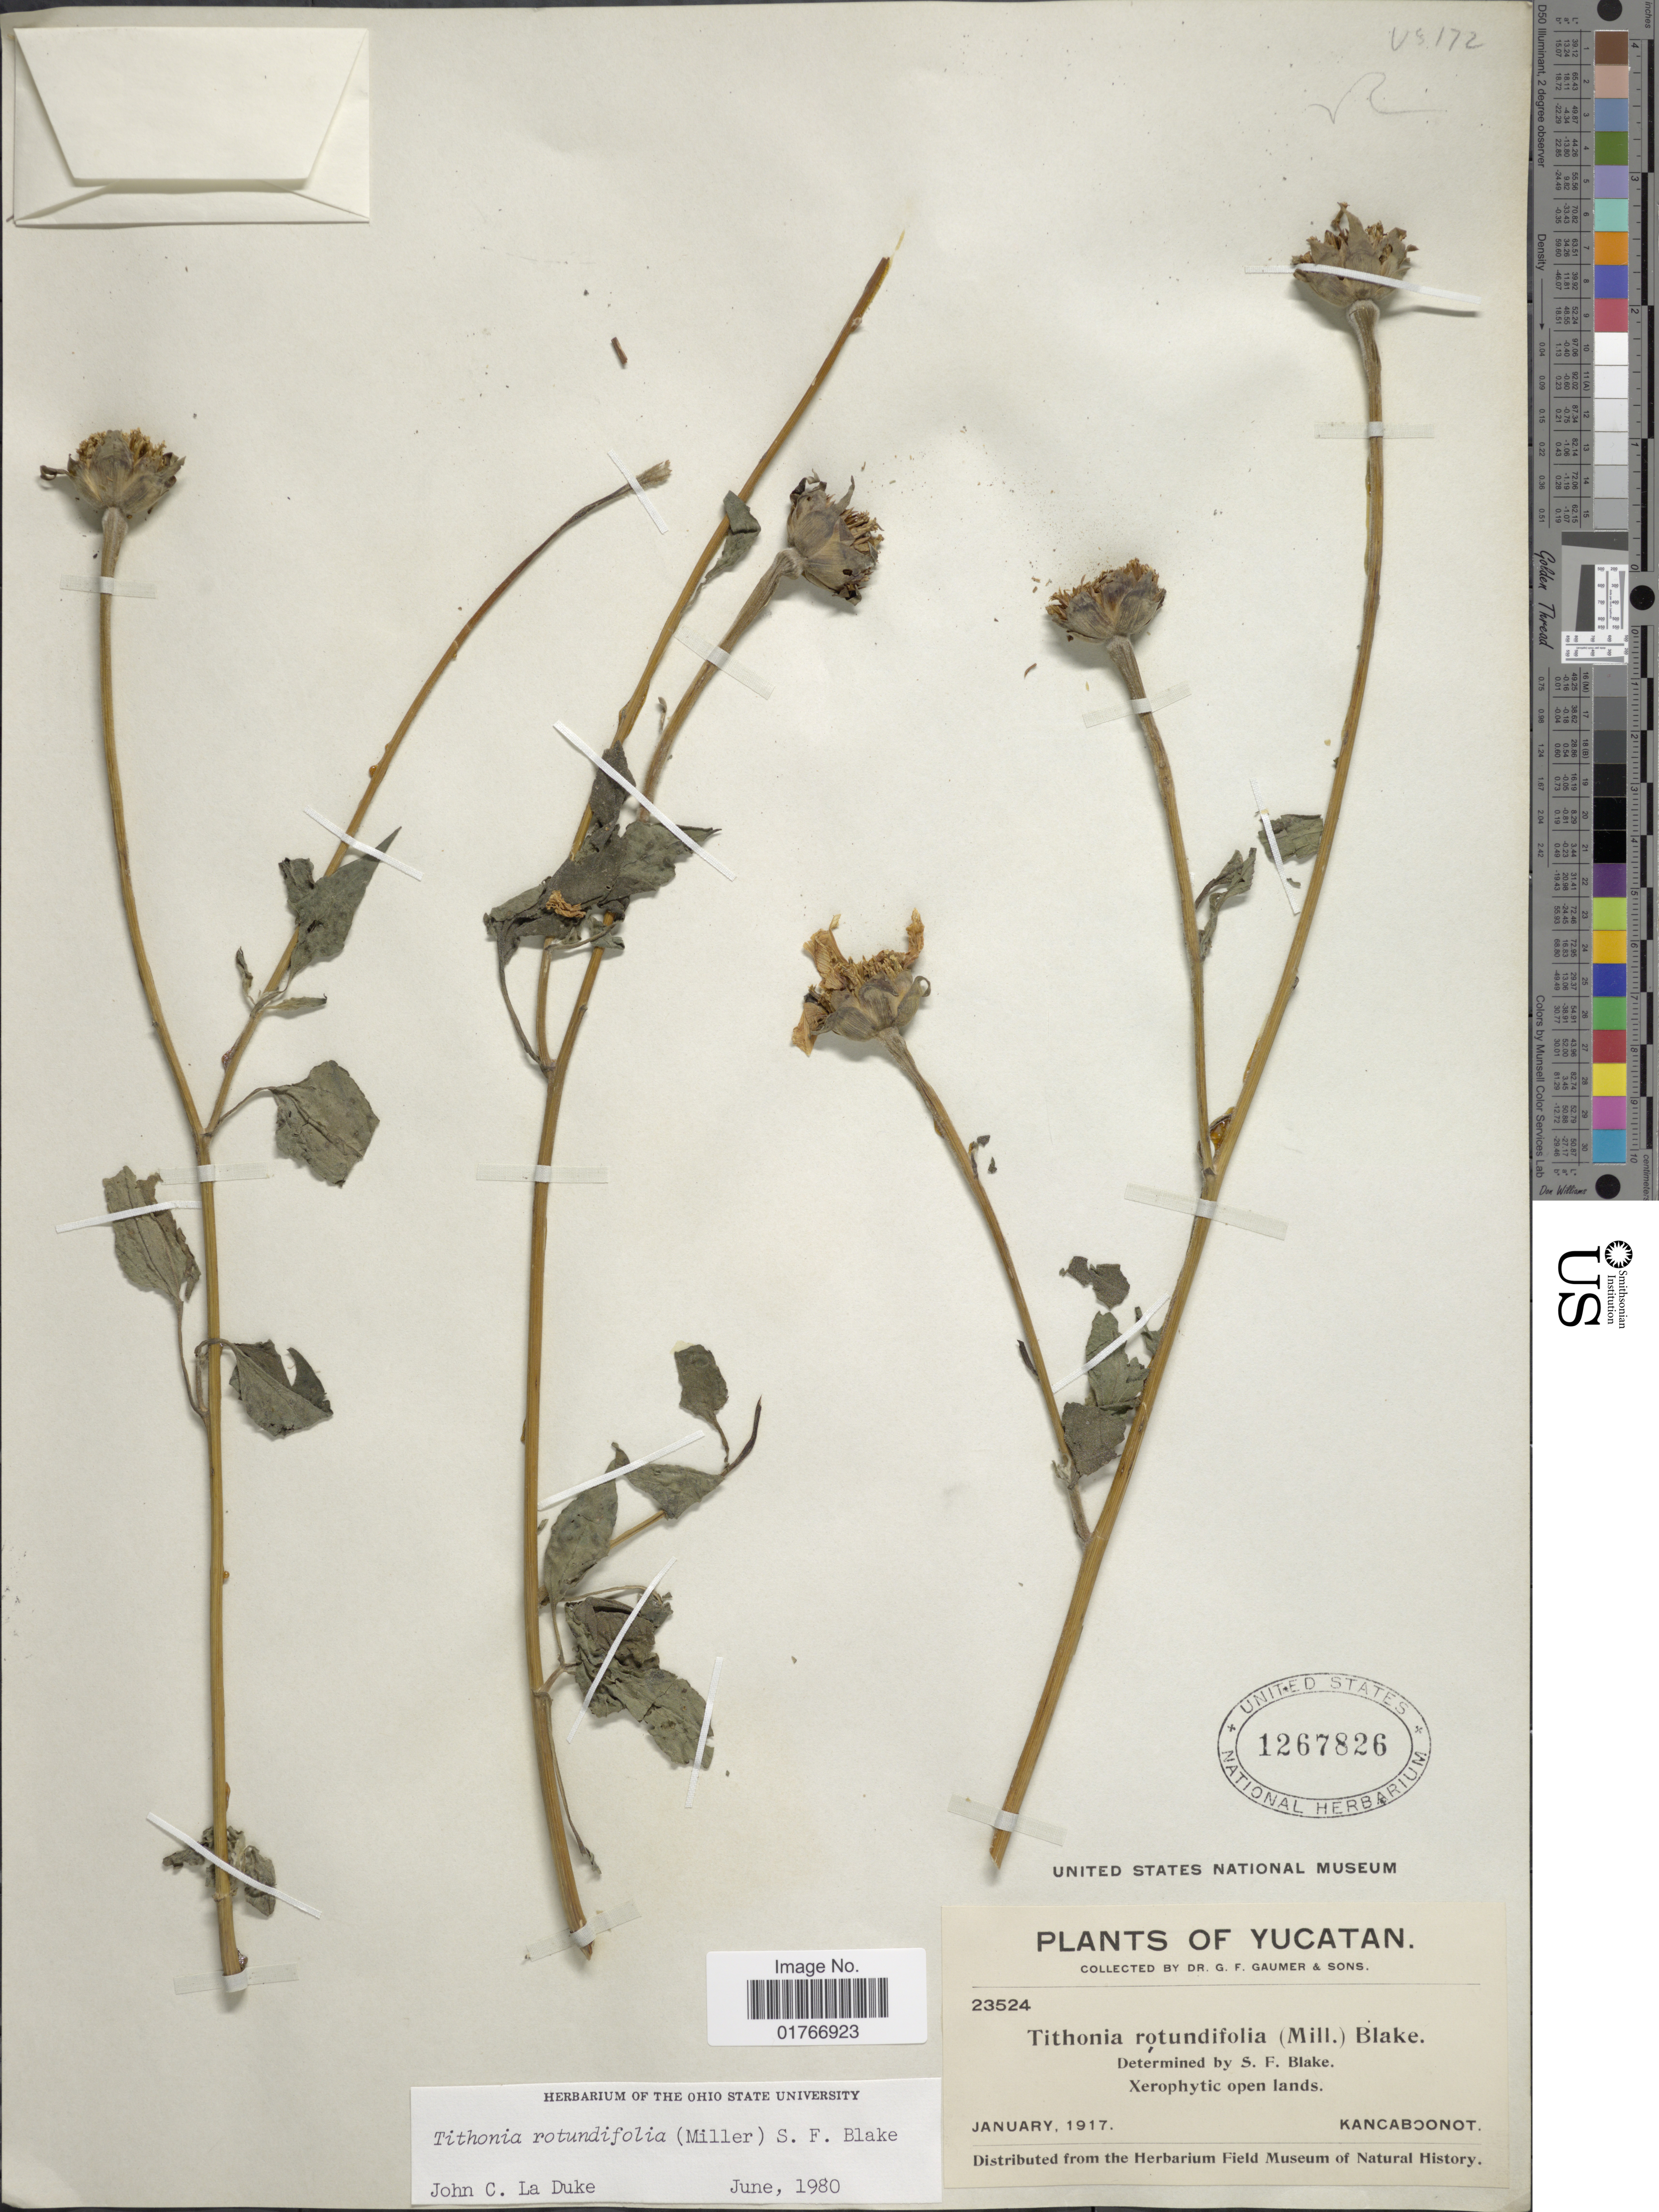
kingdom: Plantae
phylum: Tracheophyta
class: Magnoliopsida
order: Asterales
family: Asteraceae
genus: Tithonia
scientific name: Tithonia rotundifolia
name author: (Mill.) S.F. Blake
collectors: G. F. Gaumer & et al.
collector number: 23524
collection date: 1917-01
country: Mexico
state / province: Yucatán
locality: Kancaboonot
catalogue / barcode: US 1267826